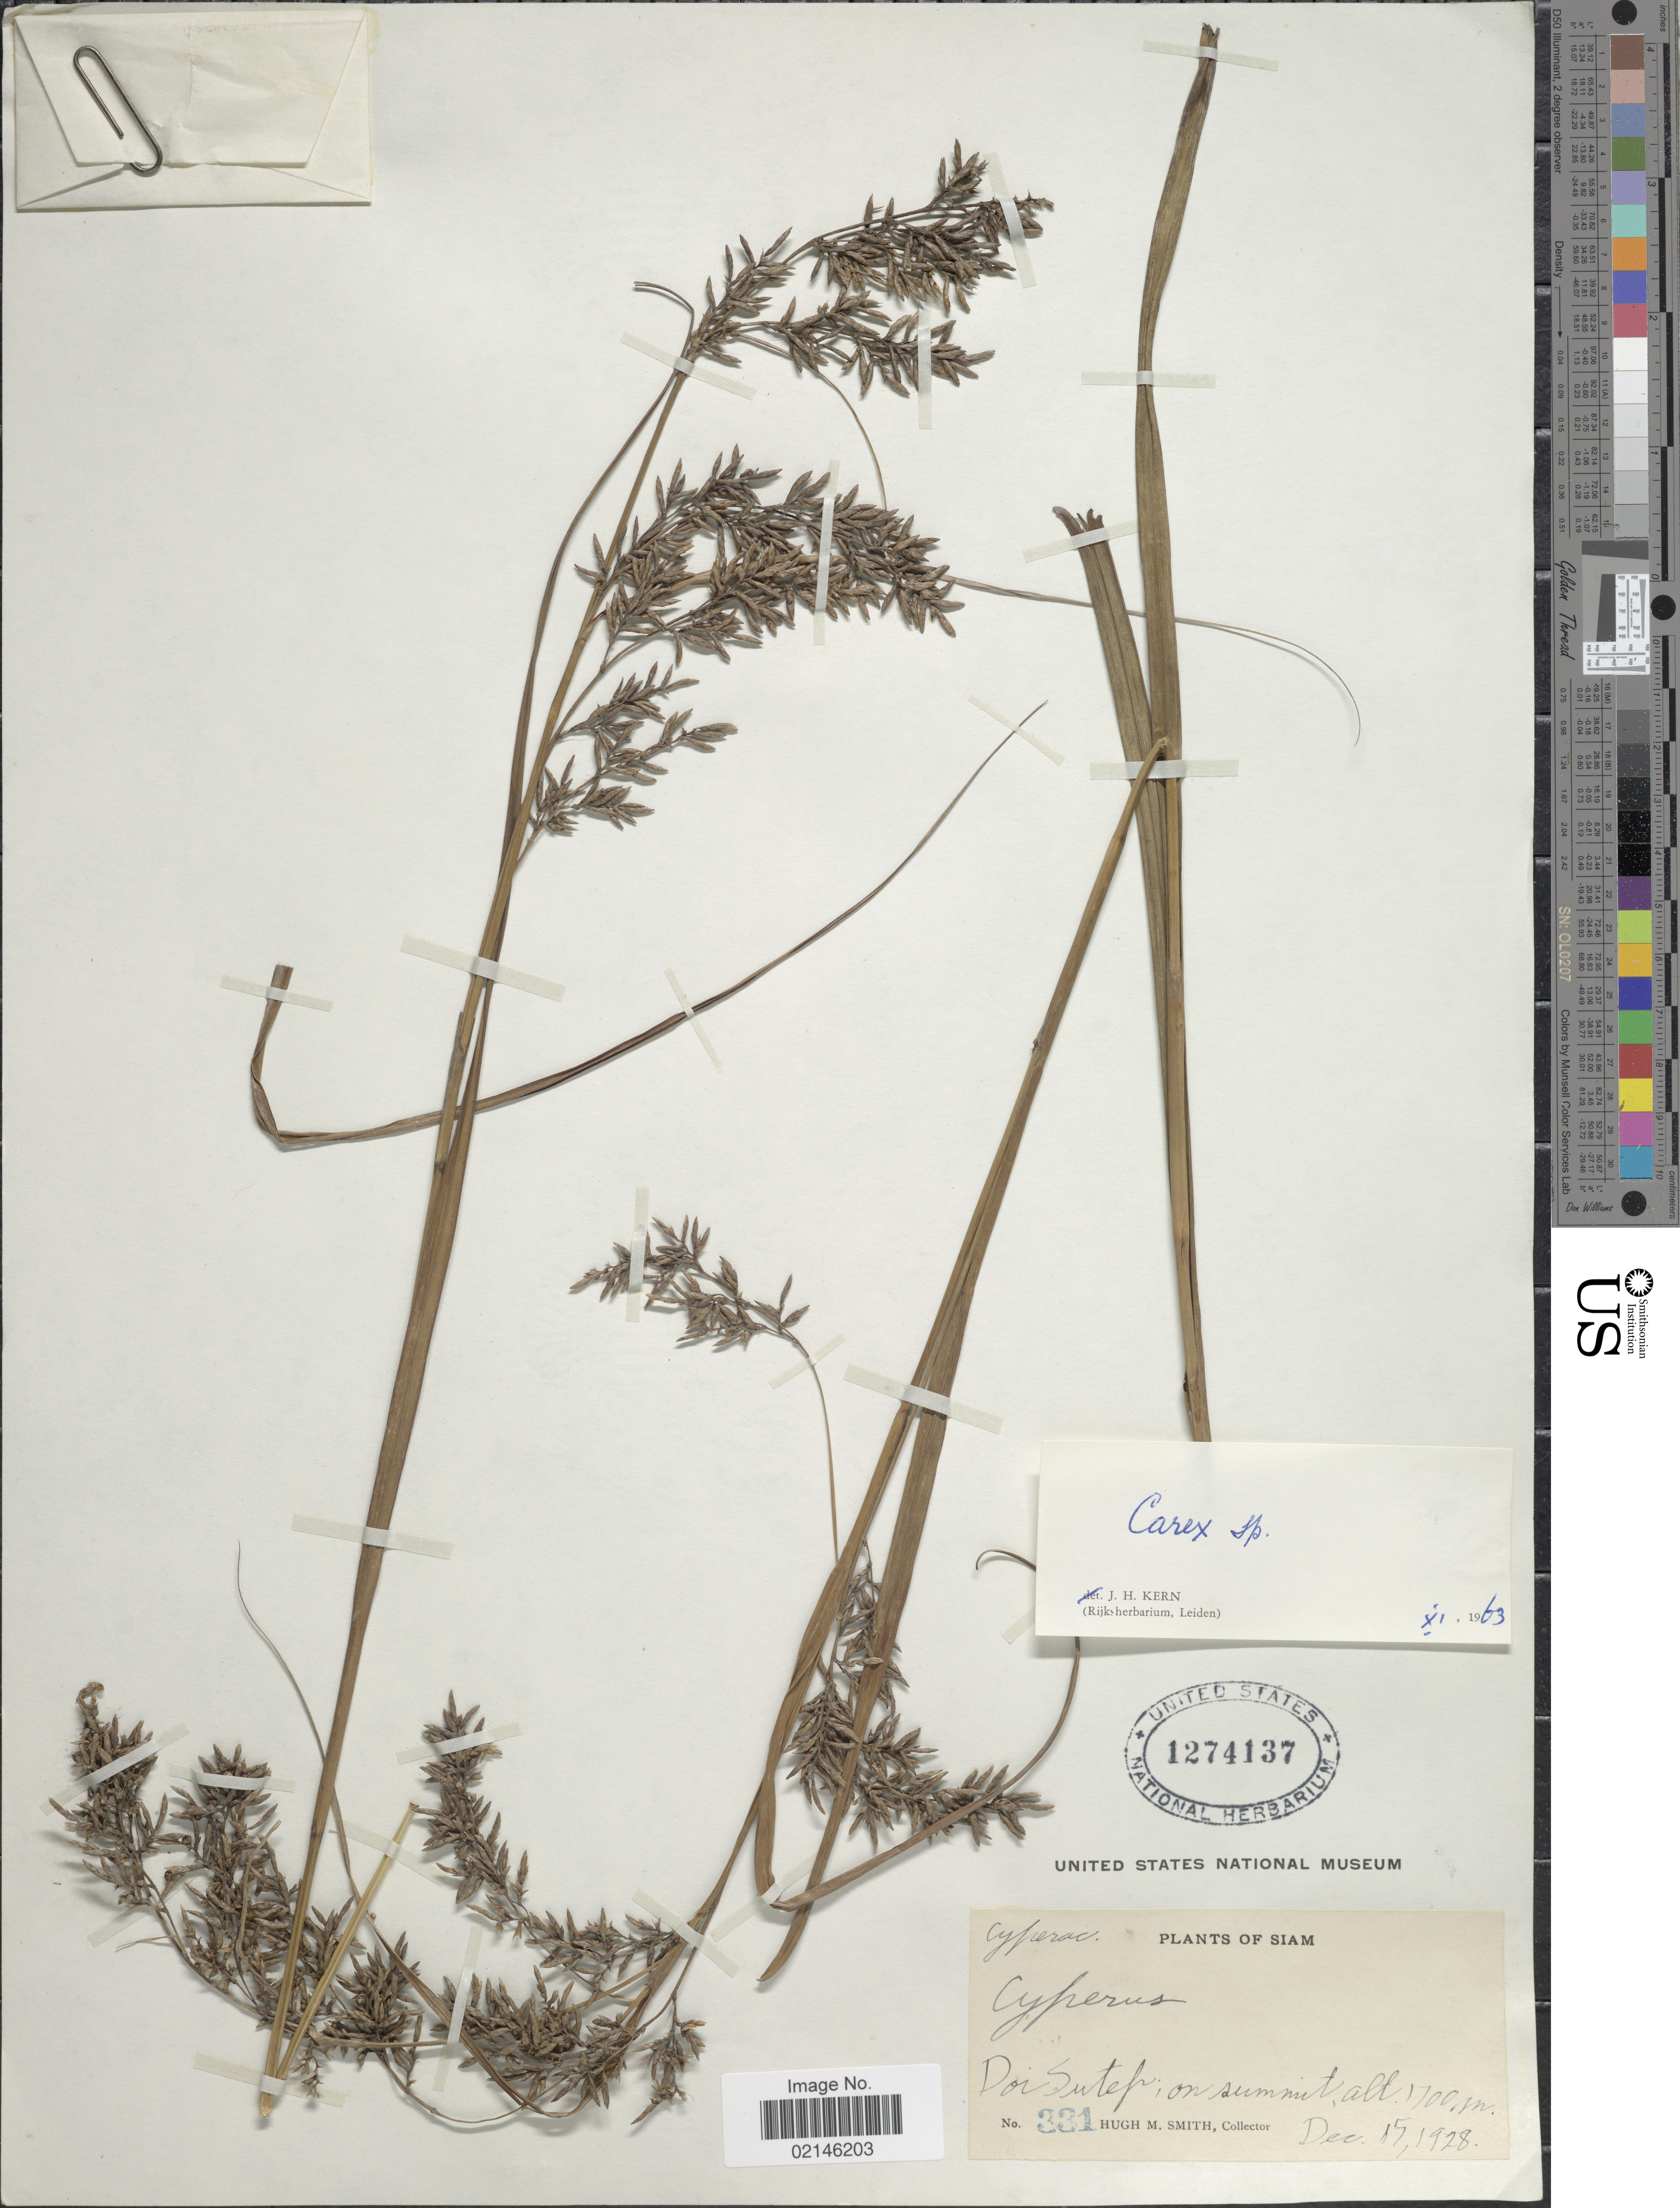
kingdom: Plantae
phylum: Tracheophyta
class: Liliopsida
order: Poales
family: Cyperaceae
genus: Carex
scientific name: Carex cruciata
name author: Wahlenb.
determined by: Strong, Mark T., (BOT), Smithsonian Institution - National Museum of Natural History (UNITED STATES)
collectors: H. M. Smith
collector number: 331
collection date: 1928-12-15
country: Thailand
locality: Siam. Doi Sutep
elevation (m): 1700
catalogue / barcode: US 1274137